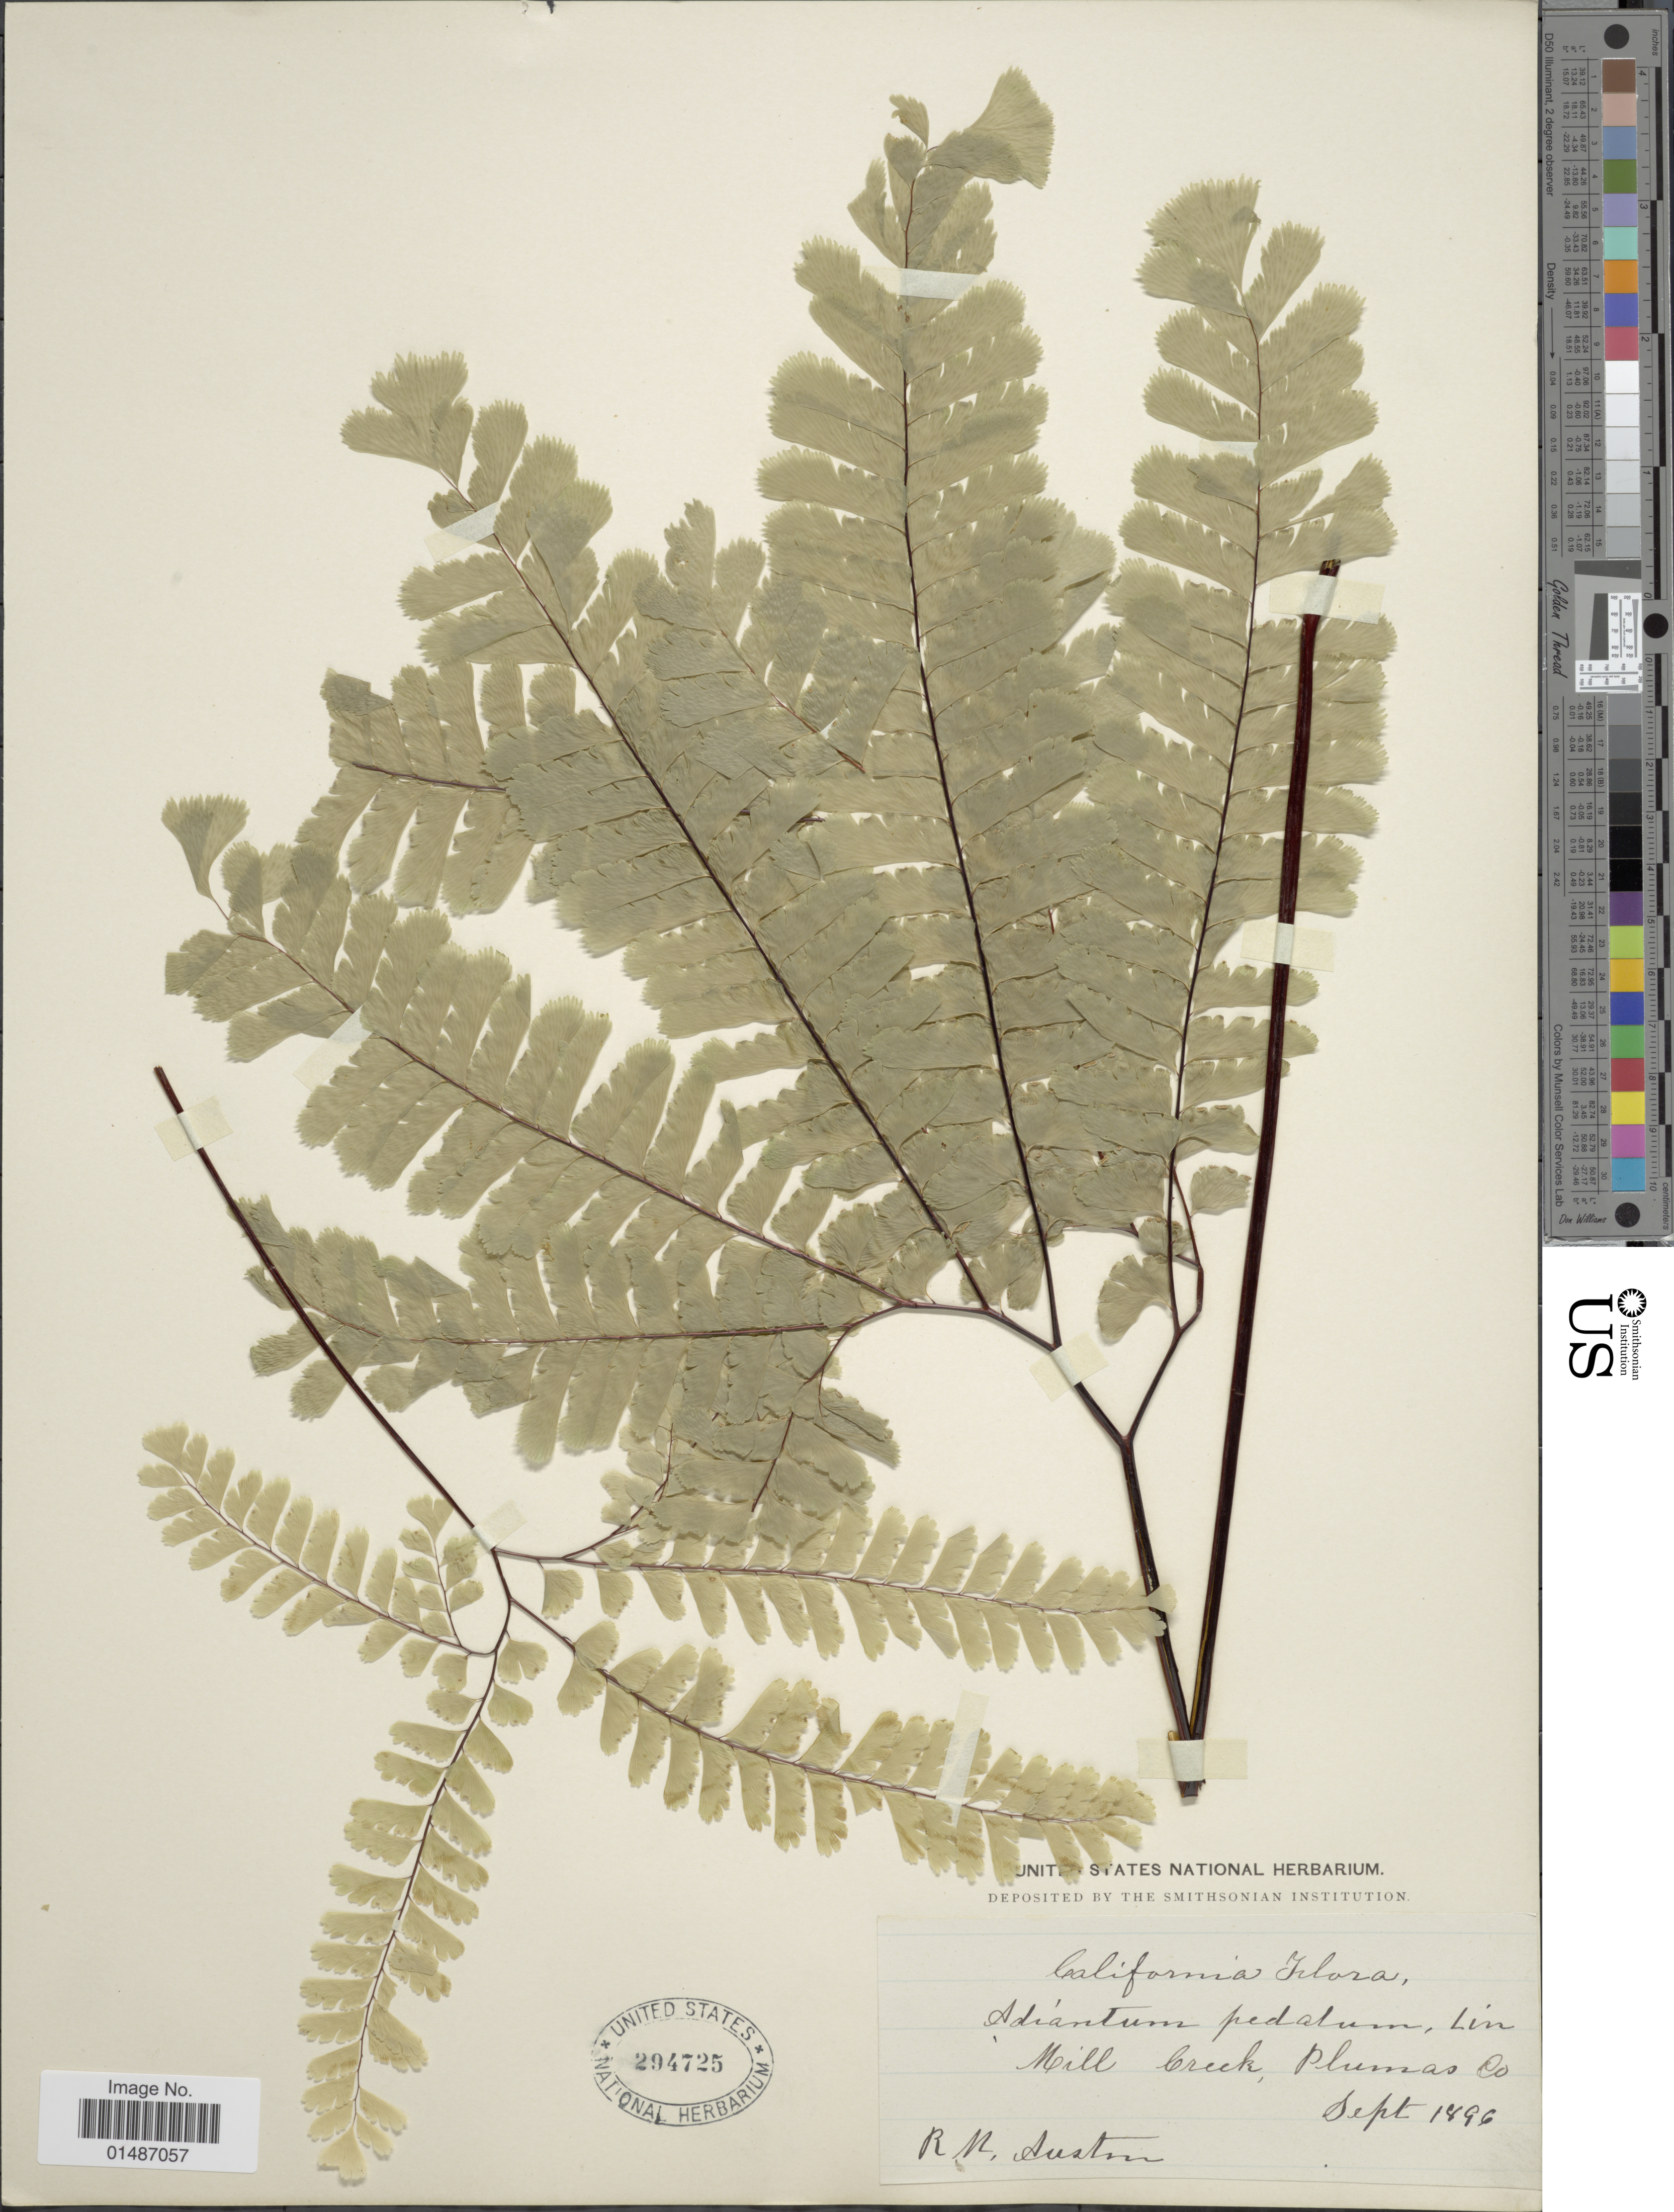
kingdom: Plantae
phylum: Tracheophyta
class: Polypodiopsida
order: Polypodiales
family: Pteridaceae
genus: Adiantum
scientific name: Adiantum pedatum var. pedatum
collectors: R. Austin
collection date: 1896-09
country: United States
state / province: California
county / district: Plumas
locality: Mill Creek, Plumas Co.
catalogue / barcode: US 294725